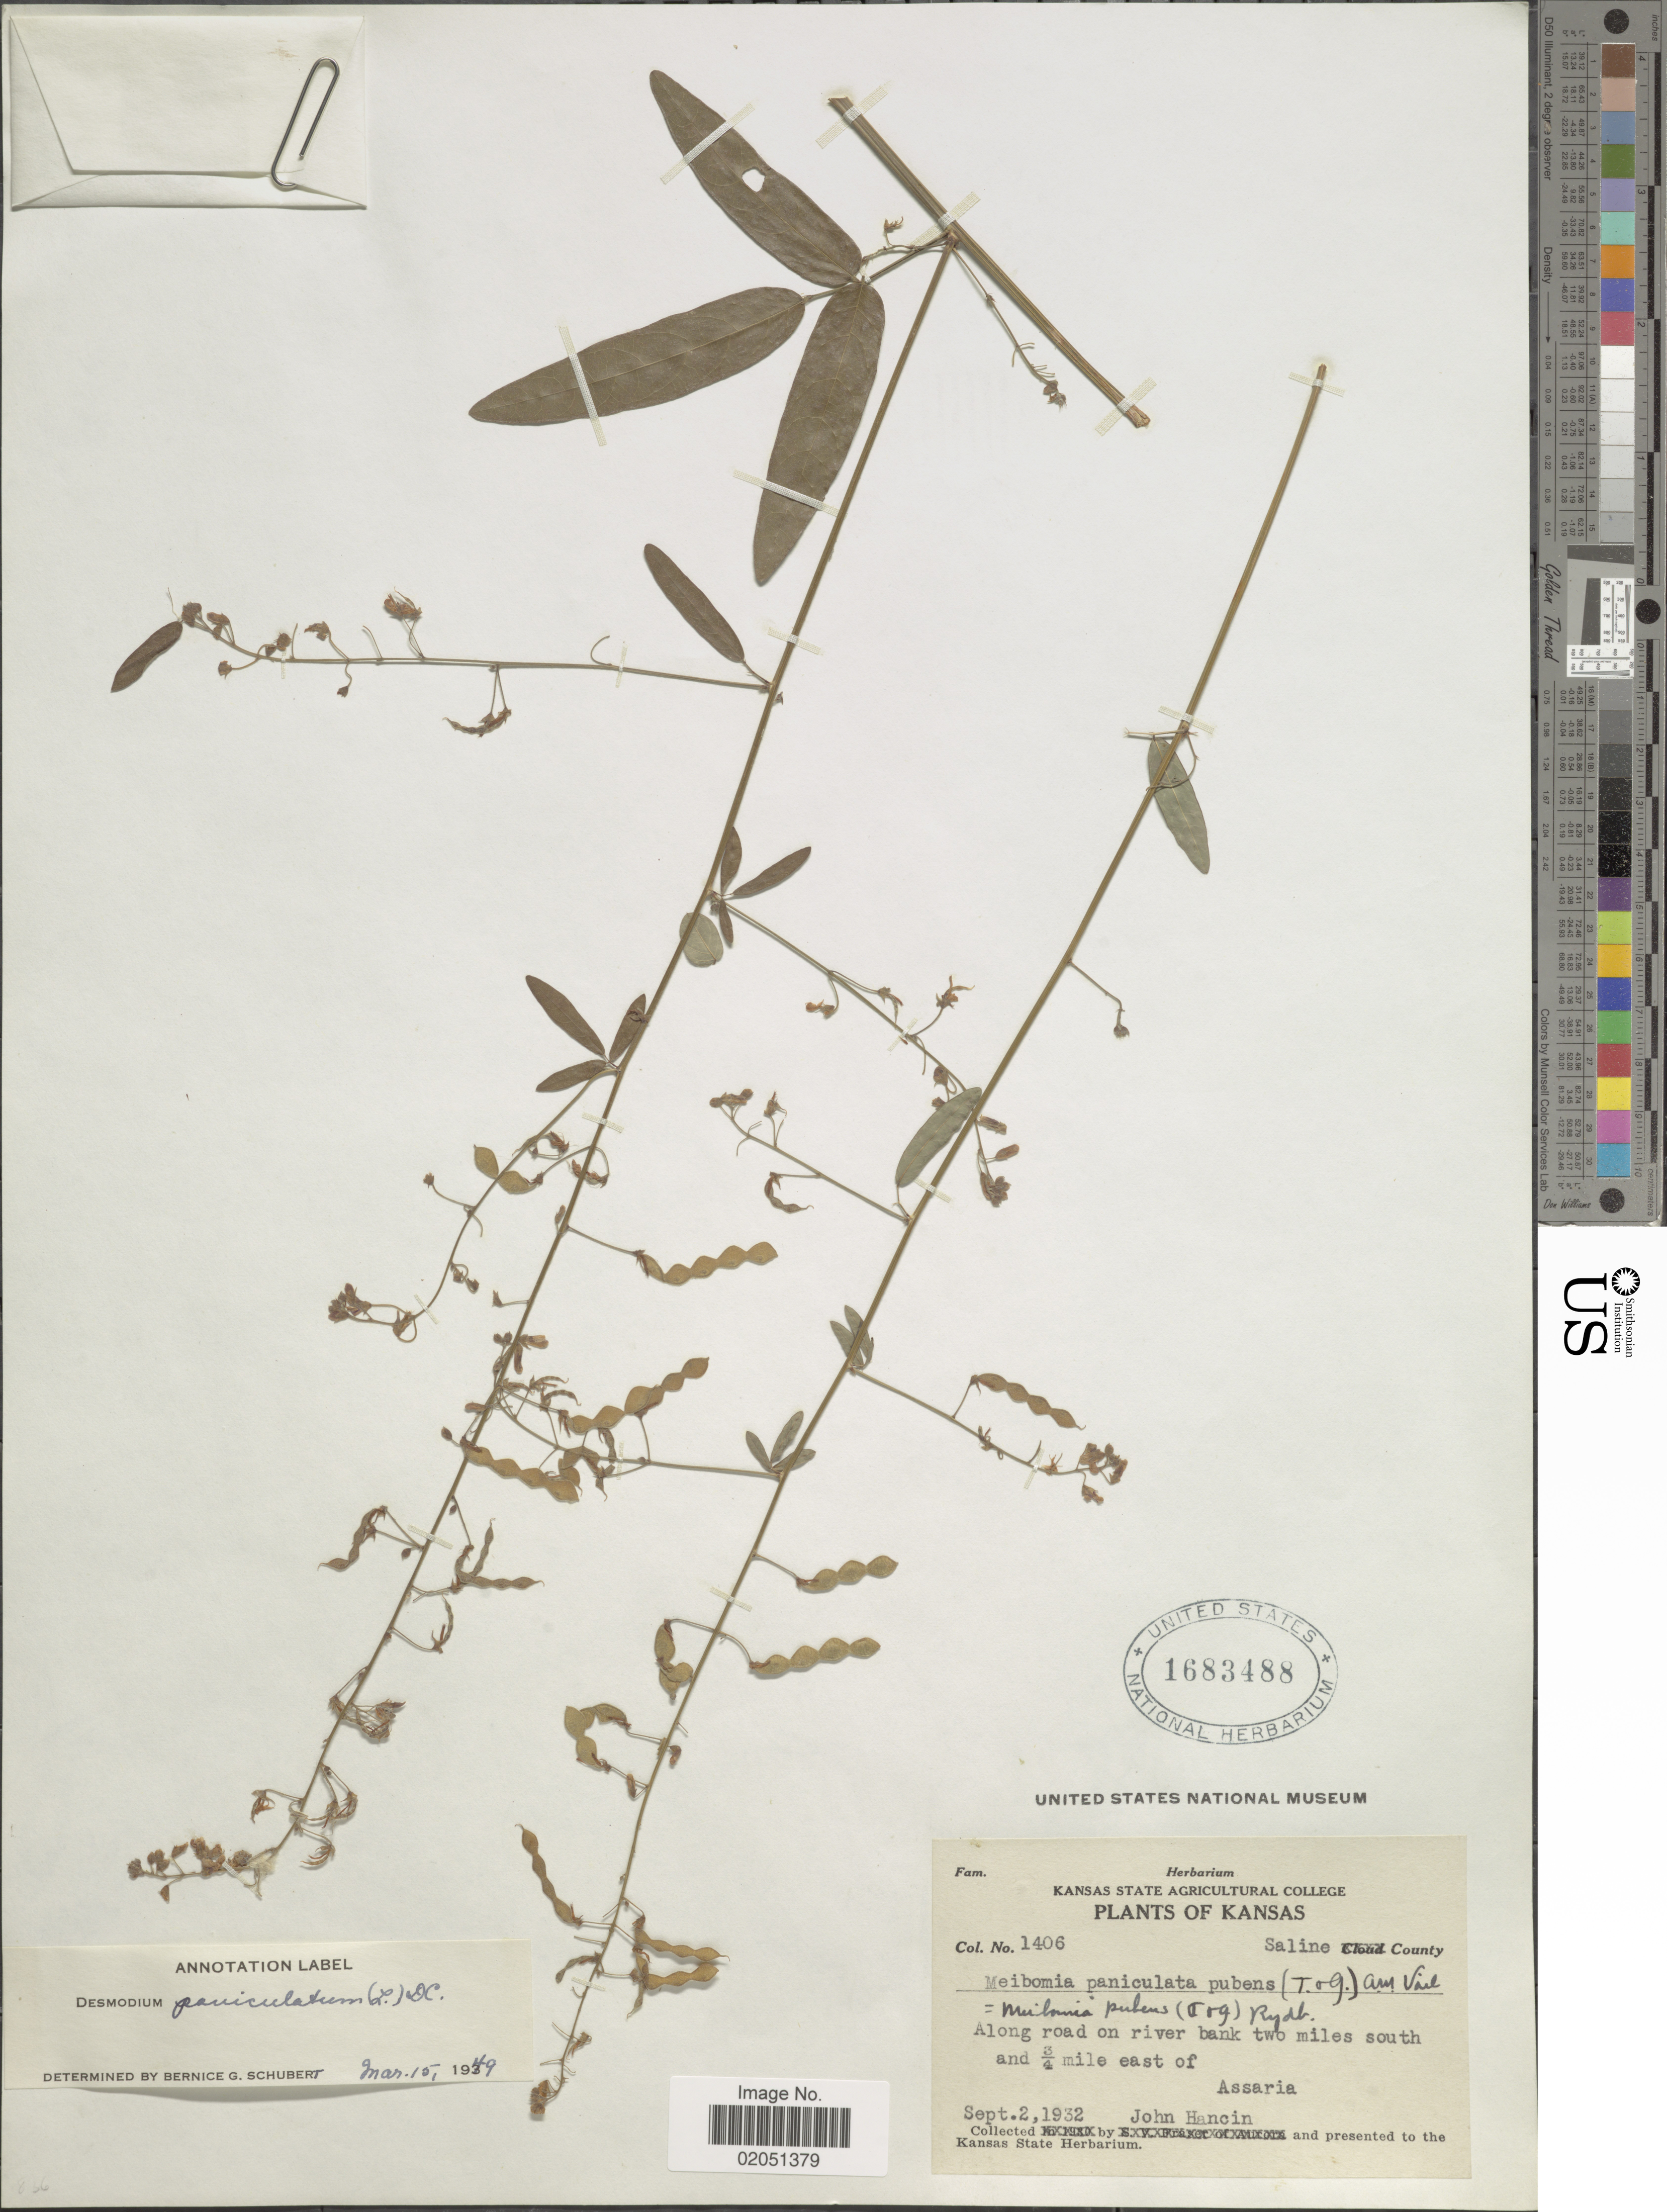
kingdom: Plantae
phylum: Tracheophyta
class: Magnoliopsida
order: Fabales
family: Fabaceae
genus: Desmodium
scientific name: Desmodium paniculatum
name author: (L.) DC.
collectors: J. Hancin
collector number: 1406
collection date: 1932-09-02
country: United States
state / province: Kansas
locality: Saline County, along road on river bank two miles south and 3/4 mile east of Assaria.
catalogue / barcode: US 1683488